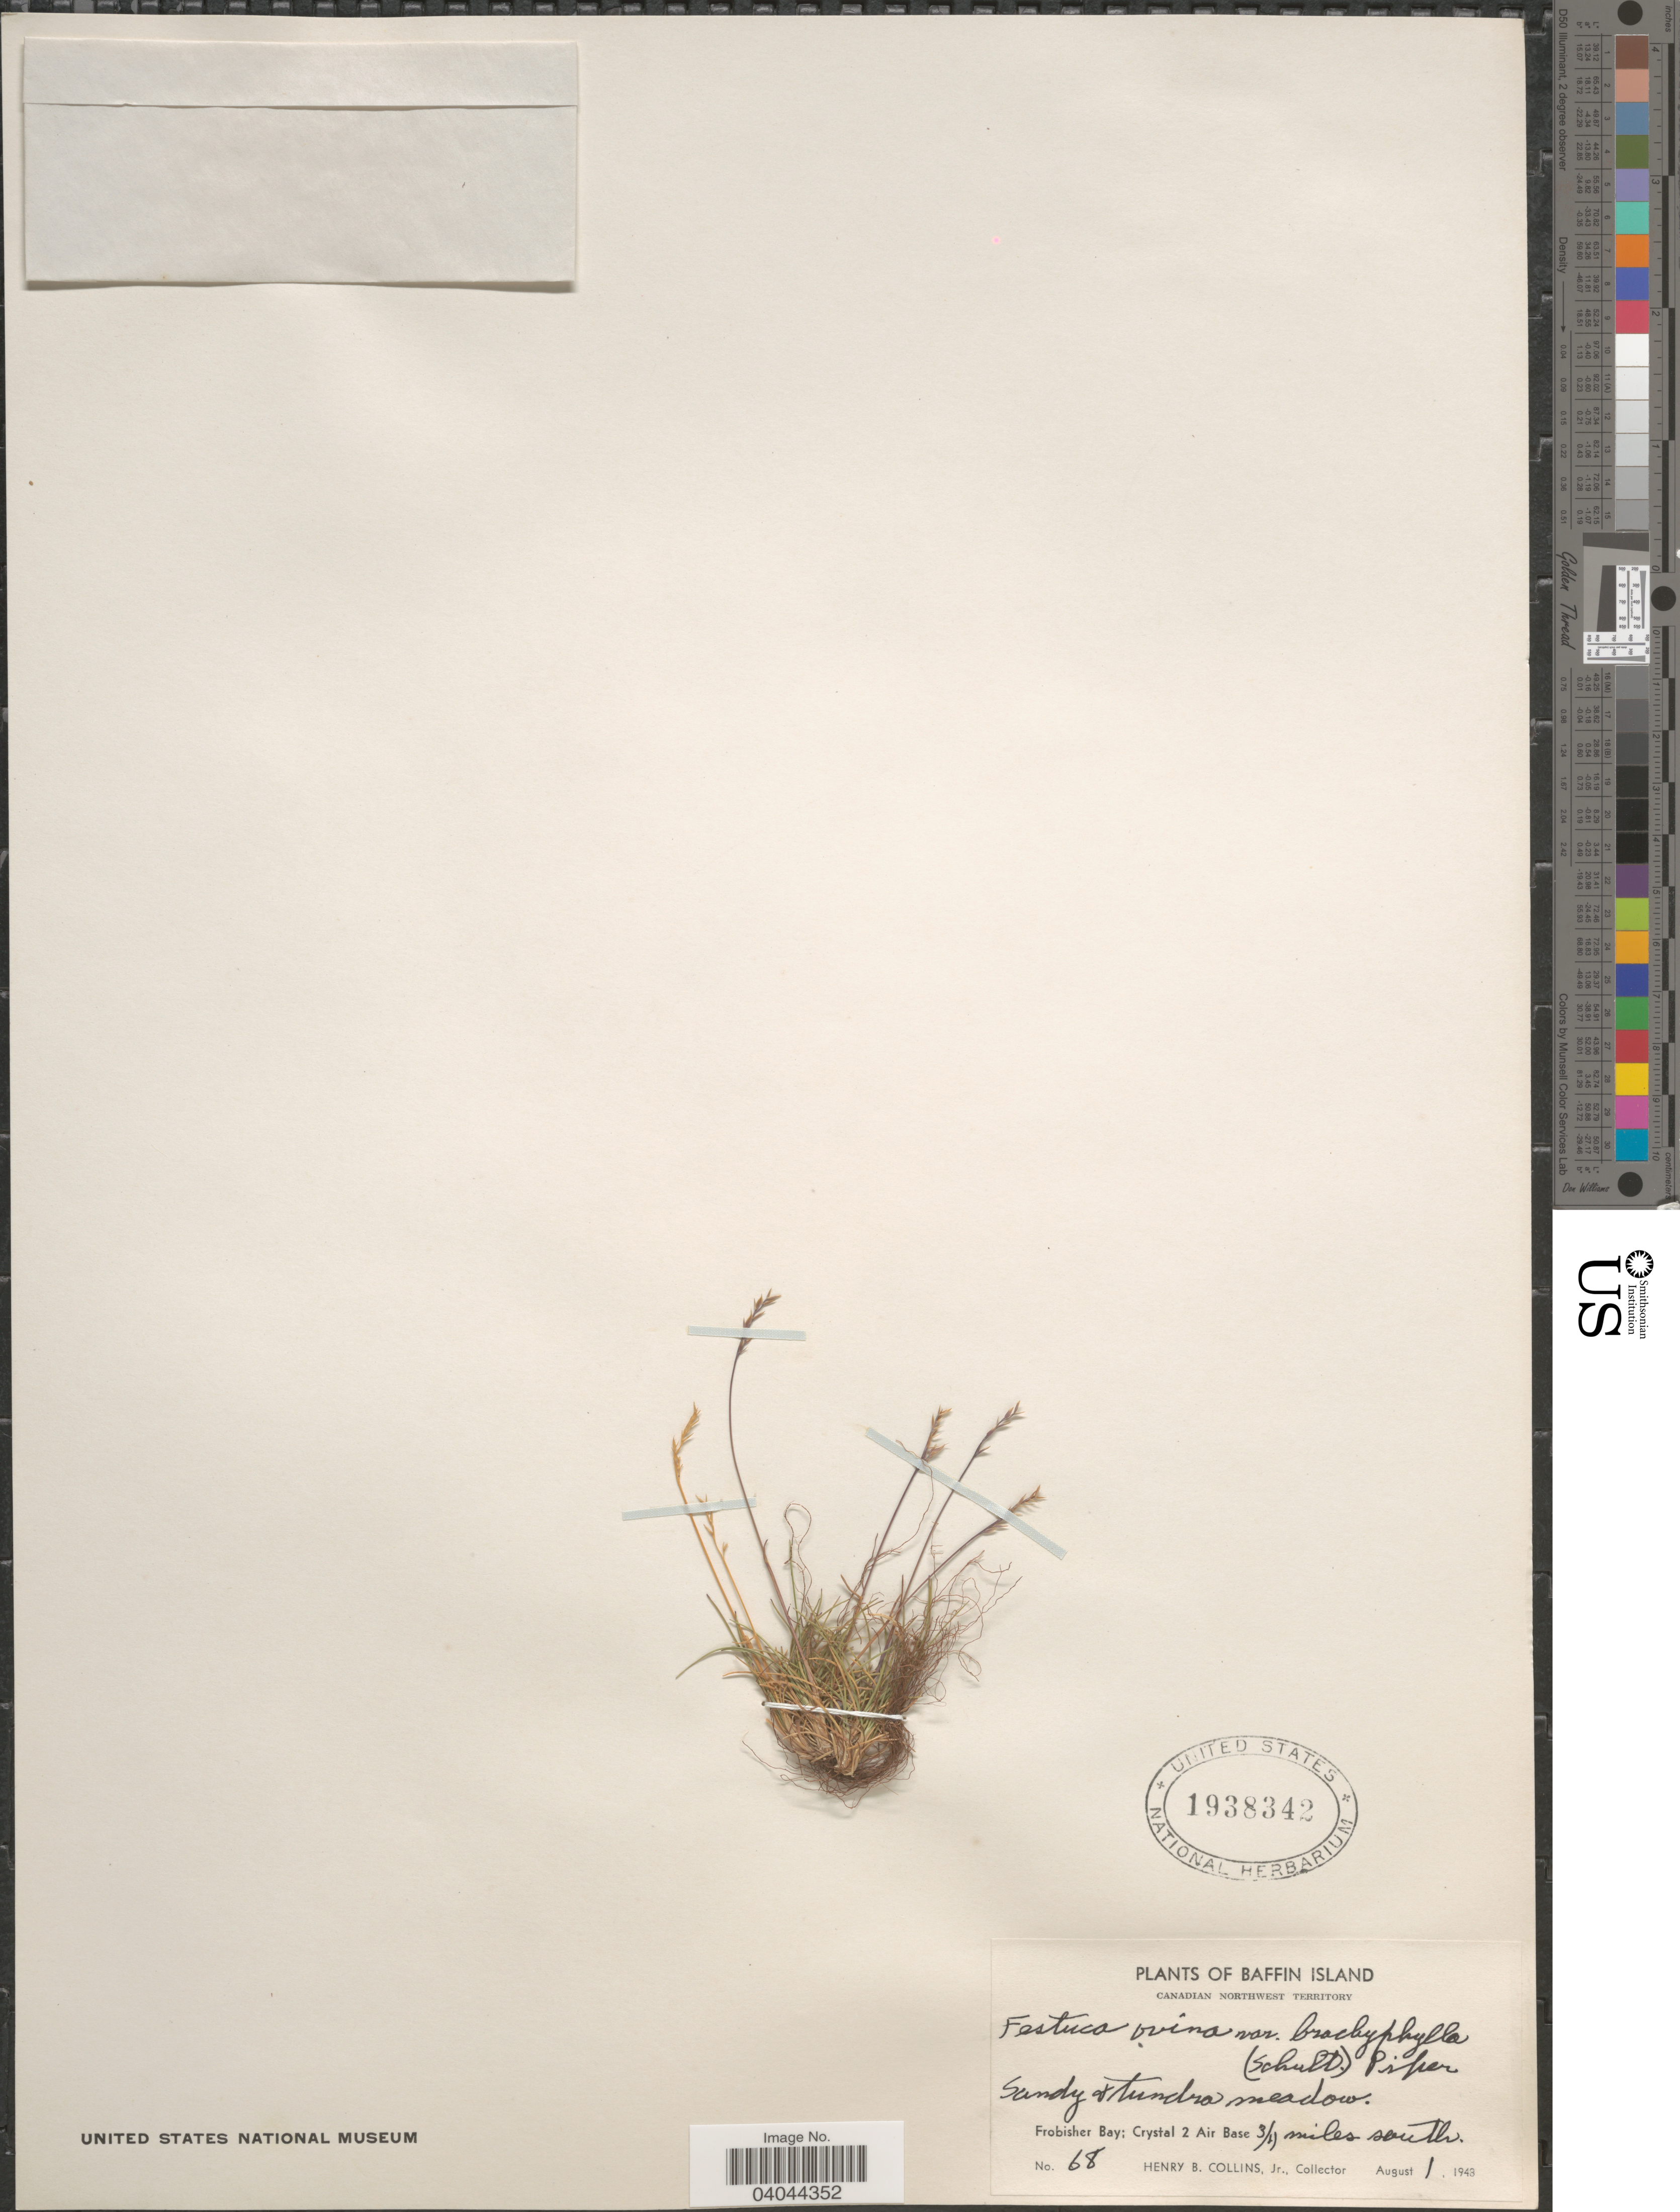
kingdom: Plantae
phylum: Tracheophyta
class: Liliopsida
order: Poales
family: Poaceae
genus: Festuca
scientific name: Festuca ovina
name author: L.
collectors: H. Collins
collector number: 68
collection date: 1948-08-01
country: Canada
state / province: Northwest Territories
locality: Baffin Island. Sandy & tundra meadow. Frobisher Bay; Crystal 2 Air Base ¾ miles south.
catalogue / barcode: US 1938342